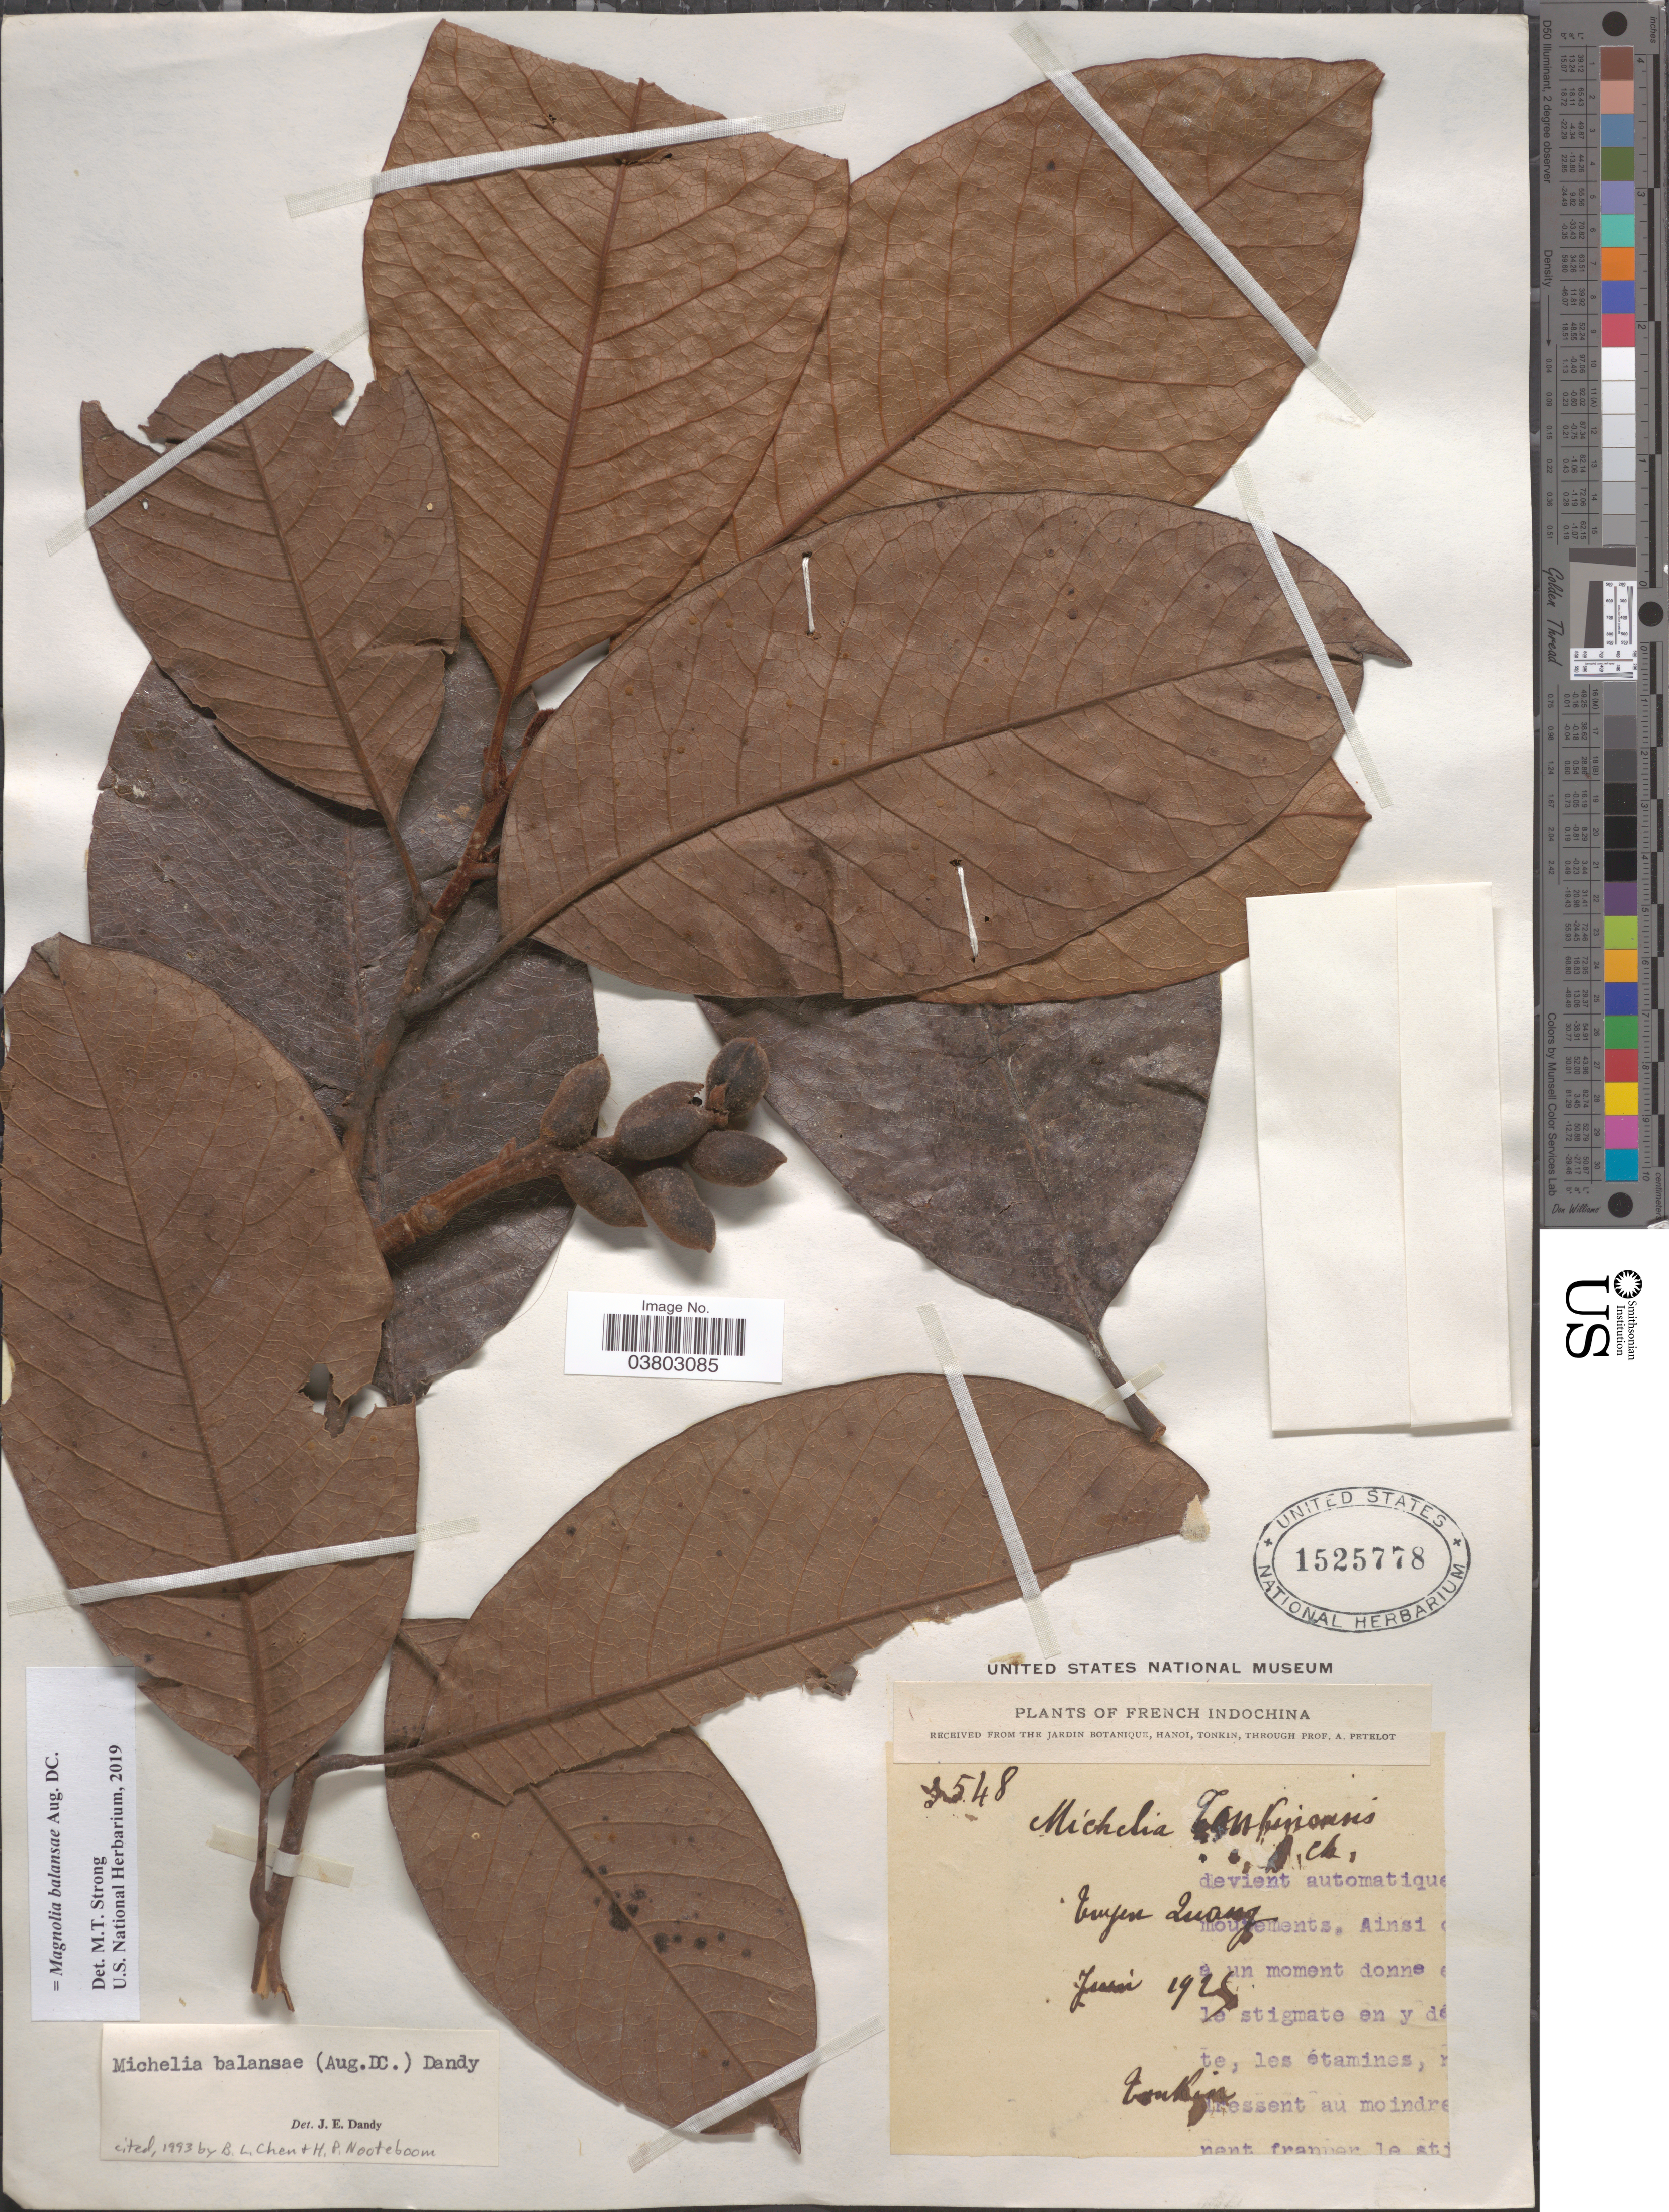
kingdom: Plantae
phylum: Tracheophyta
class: Magnoliopsida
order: Magnoliales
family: Magnoliaceae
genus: Magnolia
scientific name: Magnolia balansae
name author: Aug. DC.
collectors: P. A. Pételot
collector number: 2548*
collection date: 1925-06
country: Vietnam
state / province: Tuyen Quang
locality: French Indochina.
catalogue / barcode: US 1525778